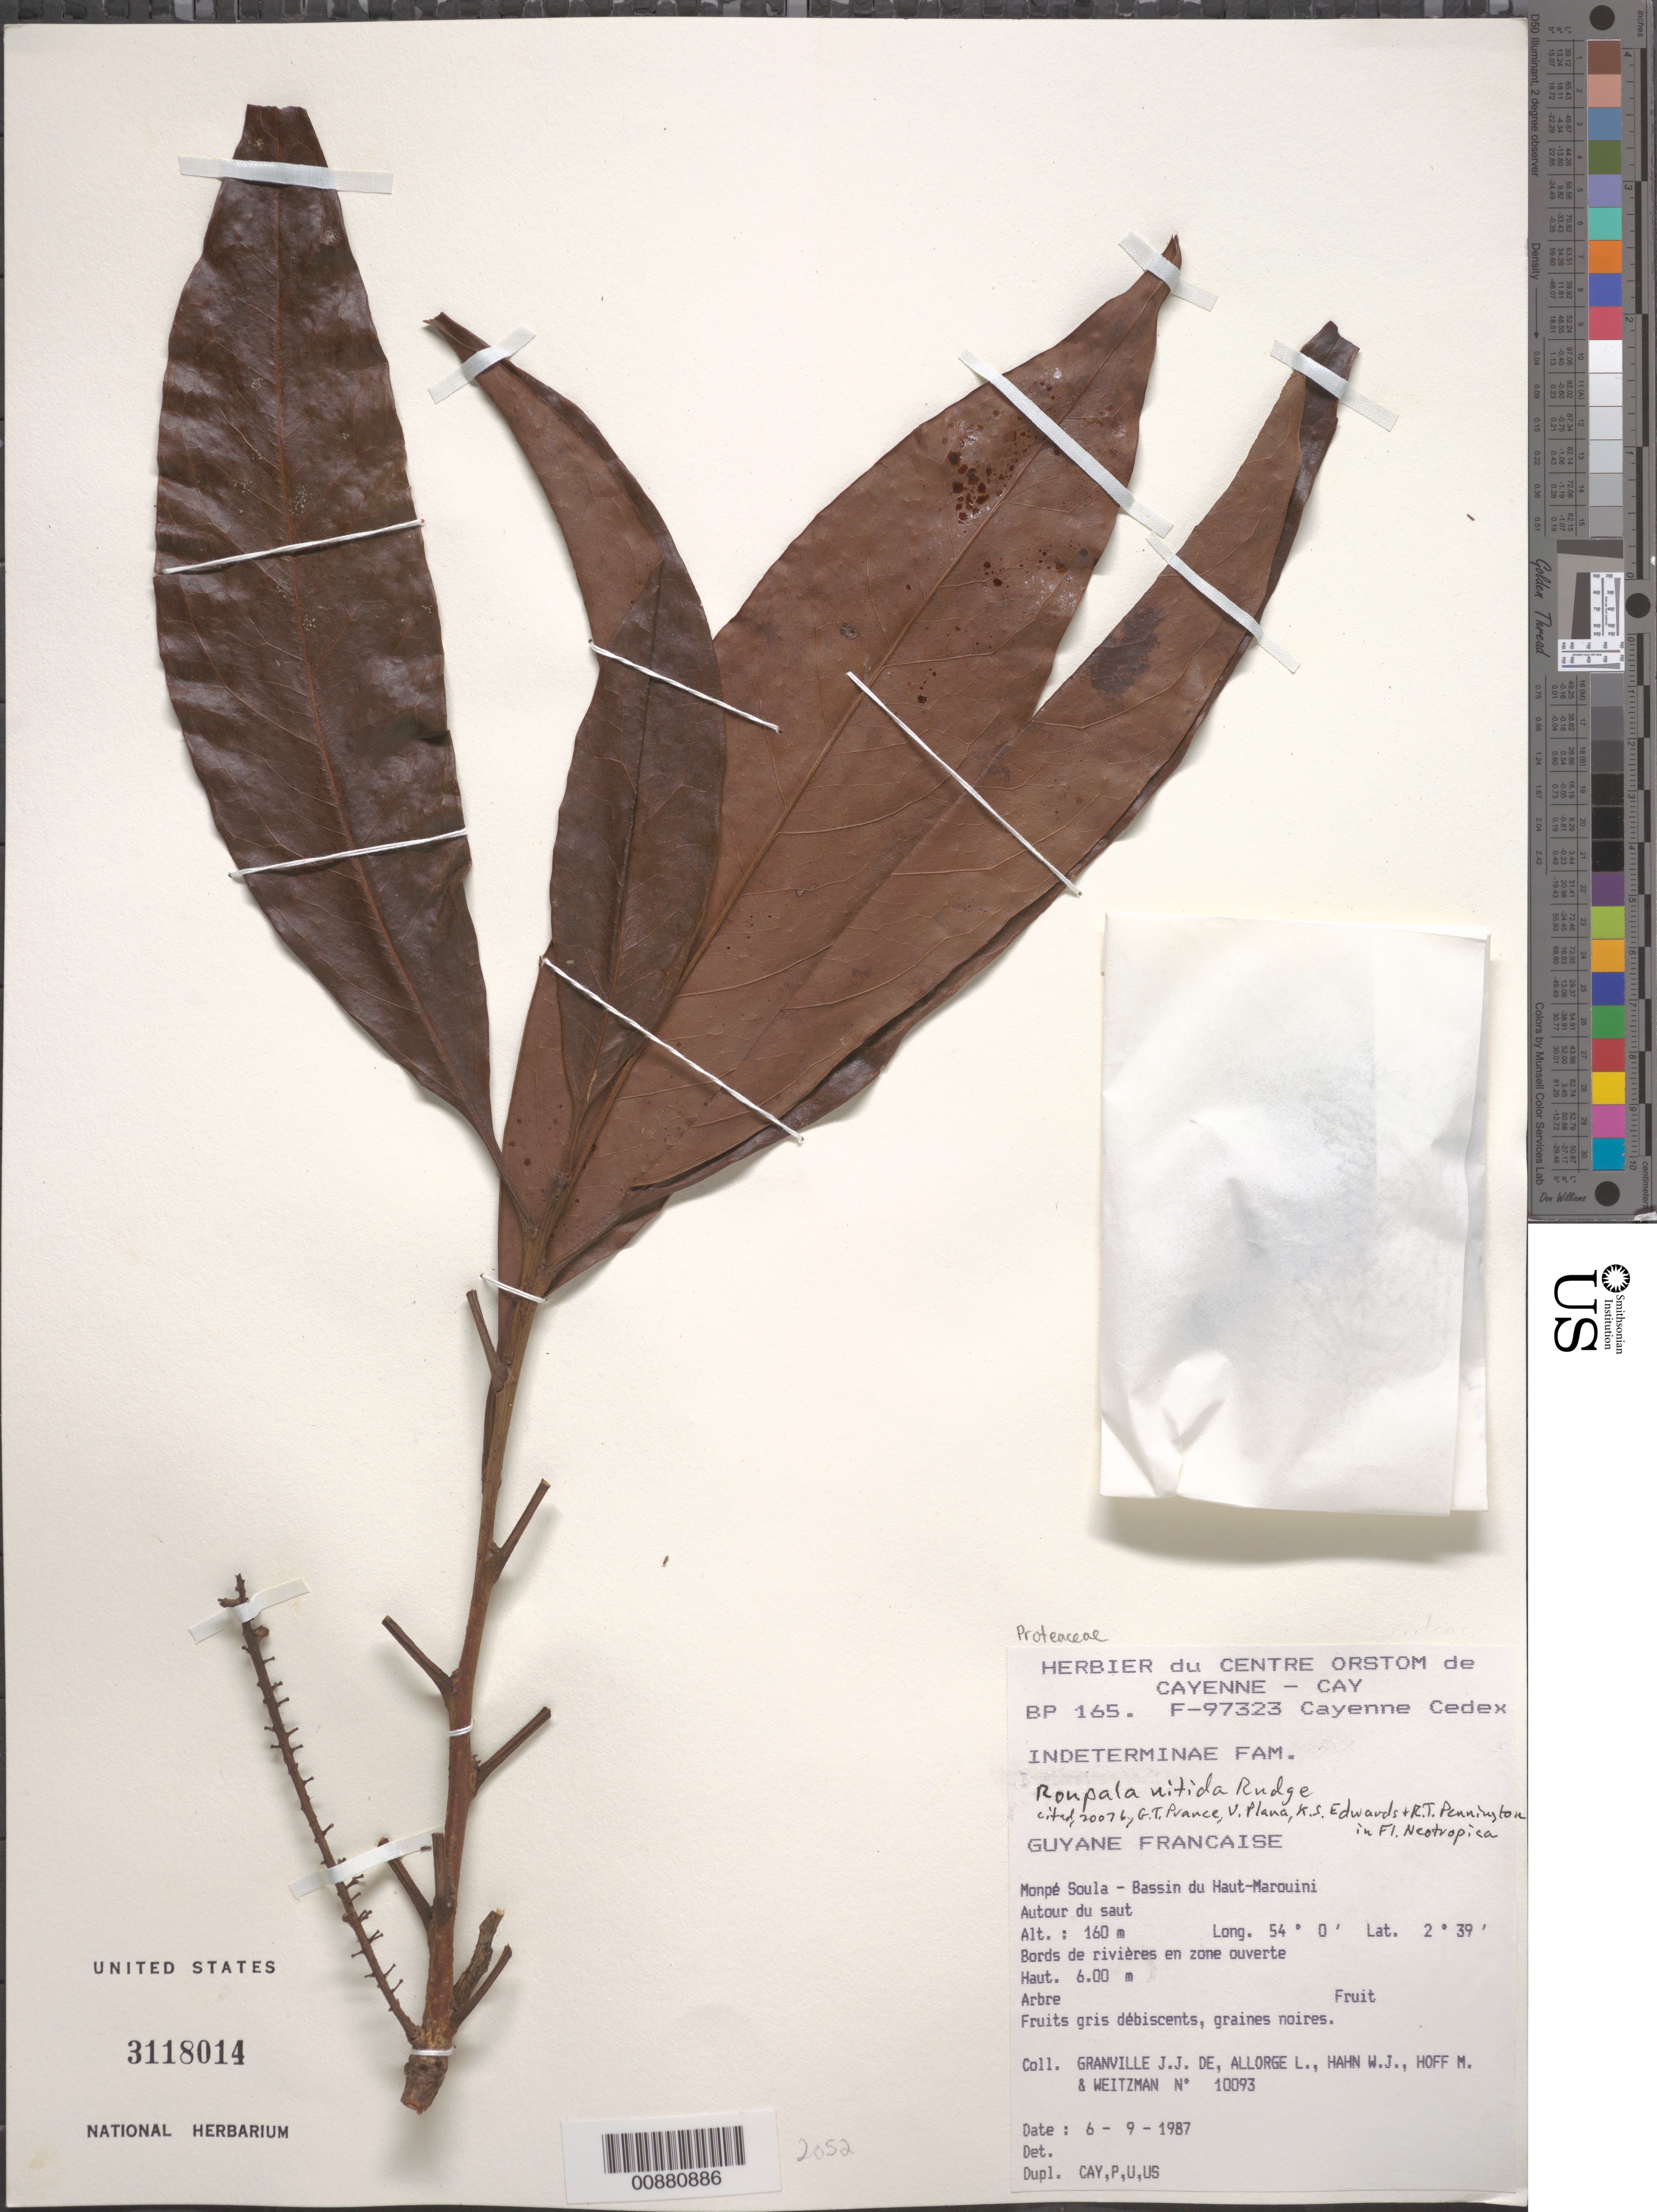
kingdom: Plantae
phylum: Tracheophyta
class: Magnoliopsida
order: Proteales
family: Proteaceae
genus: Roupala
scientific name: Roupala nitida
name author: Rudge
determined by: Prance, G. T.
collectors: J.-J. de Granville, L. Allorge, W. J. Hahn, M. Hoff & A. L. Weitzman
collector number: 11093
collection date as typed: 9-Sep-87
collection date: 1987-09-09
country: French Guiana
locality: Monpé Soula - Bassin du Haut-Marounini, autour du saut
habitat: Bords de riviers en zone ouverte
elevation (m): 160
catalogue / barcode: US 3118014